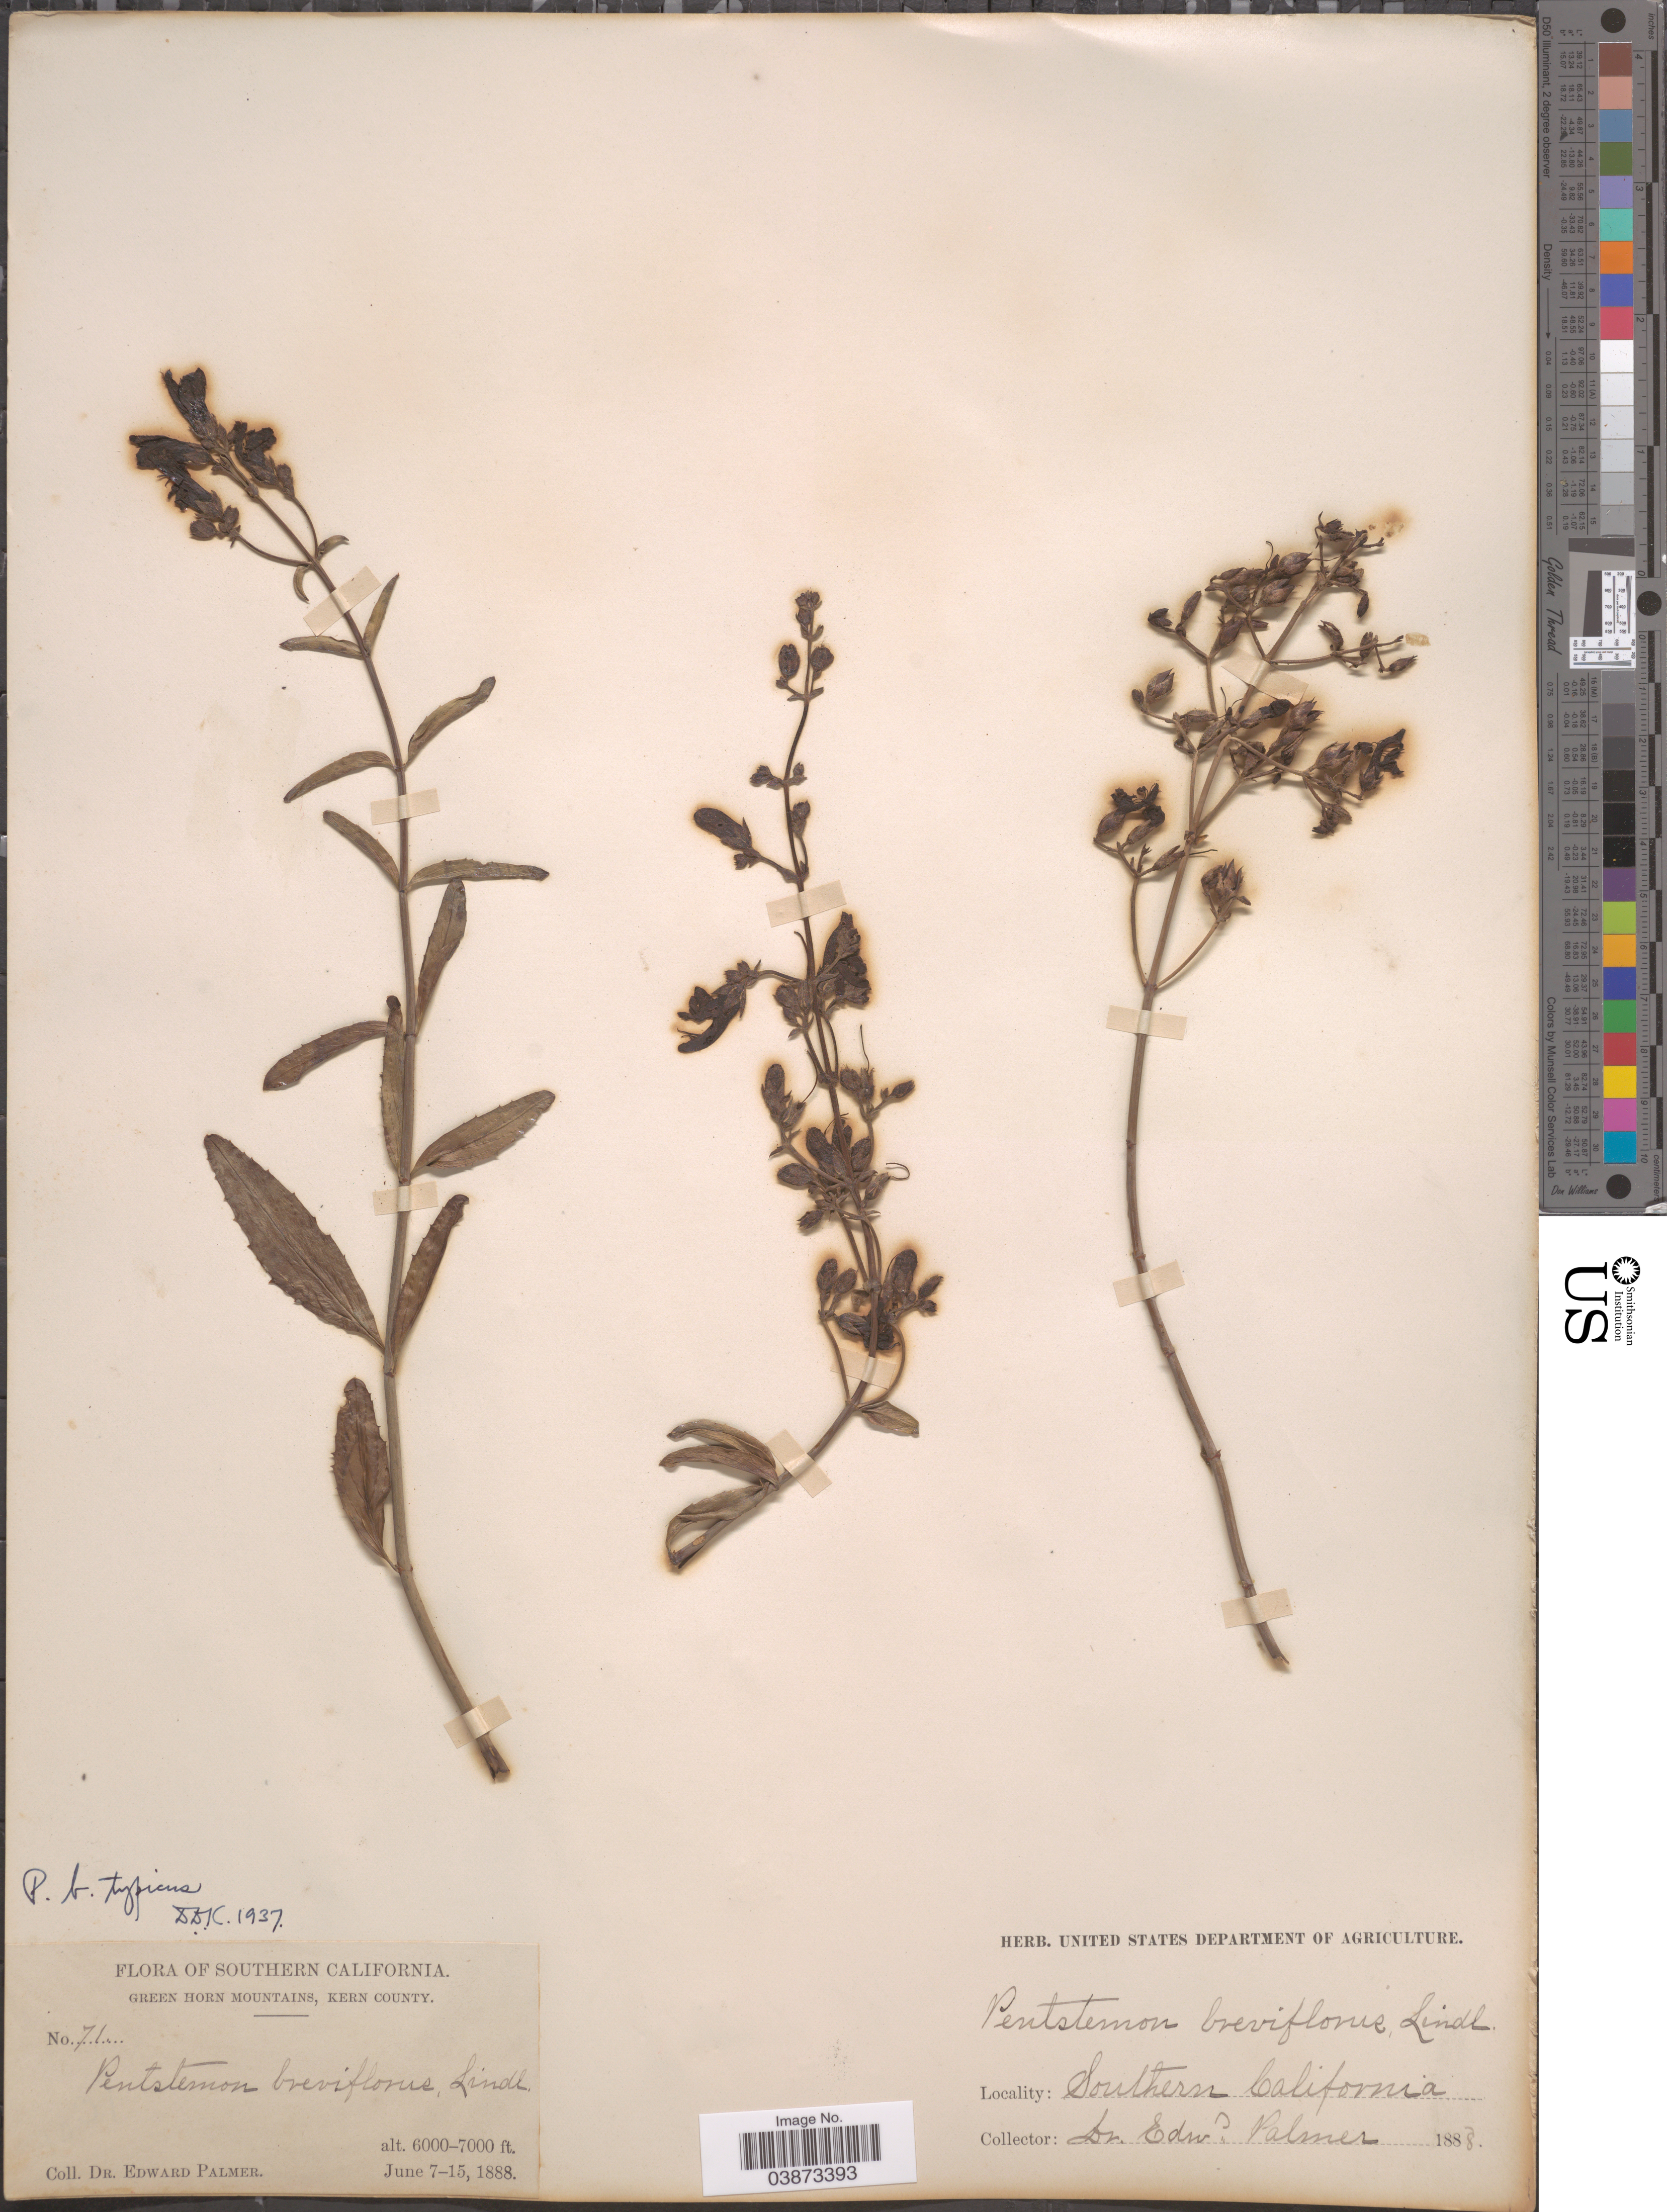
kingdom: Plantae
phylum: Tracheophyta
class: Magnoliopsida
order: Lamiales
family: Plantaginaceae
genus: Penstemon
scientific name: Penstemon breviflorus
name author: Lindl.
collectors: E. Palmer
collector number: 71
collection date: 1888-06-07/1888-06-15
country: United States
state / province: California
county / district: Kern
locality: Southern California. Green Horn Mountains, Kern County.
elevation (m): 1829